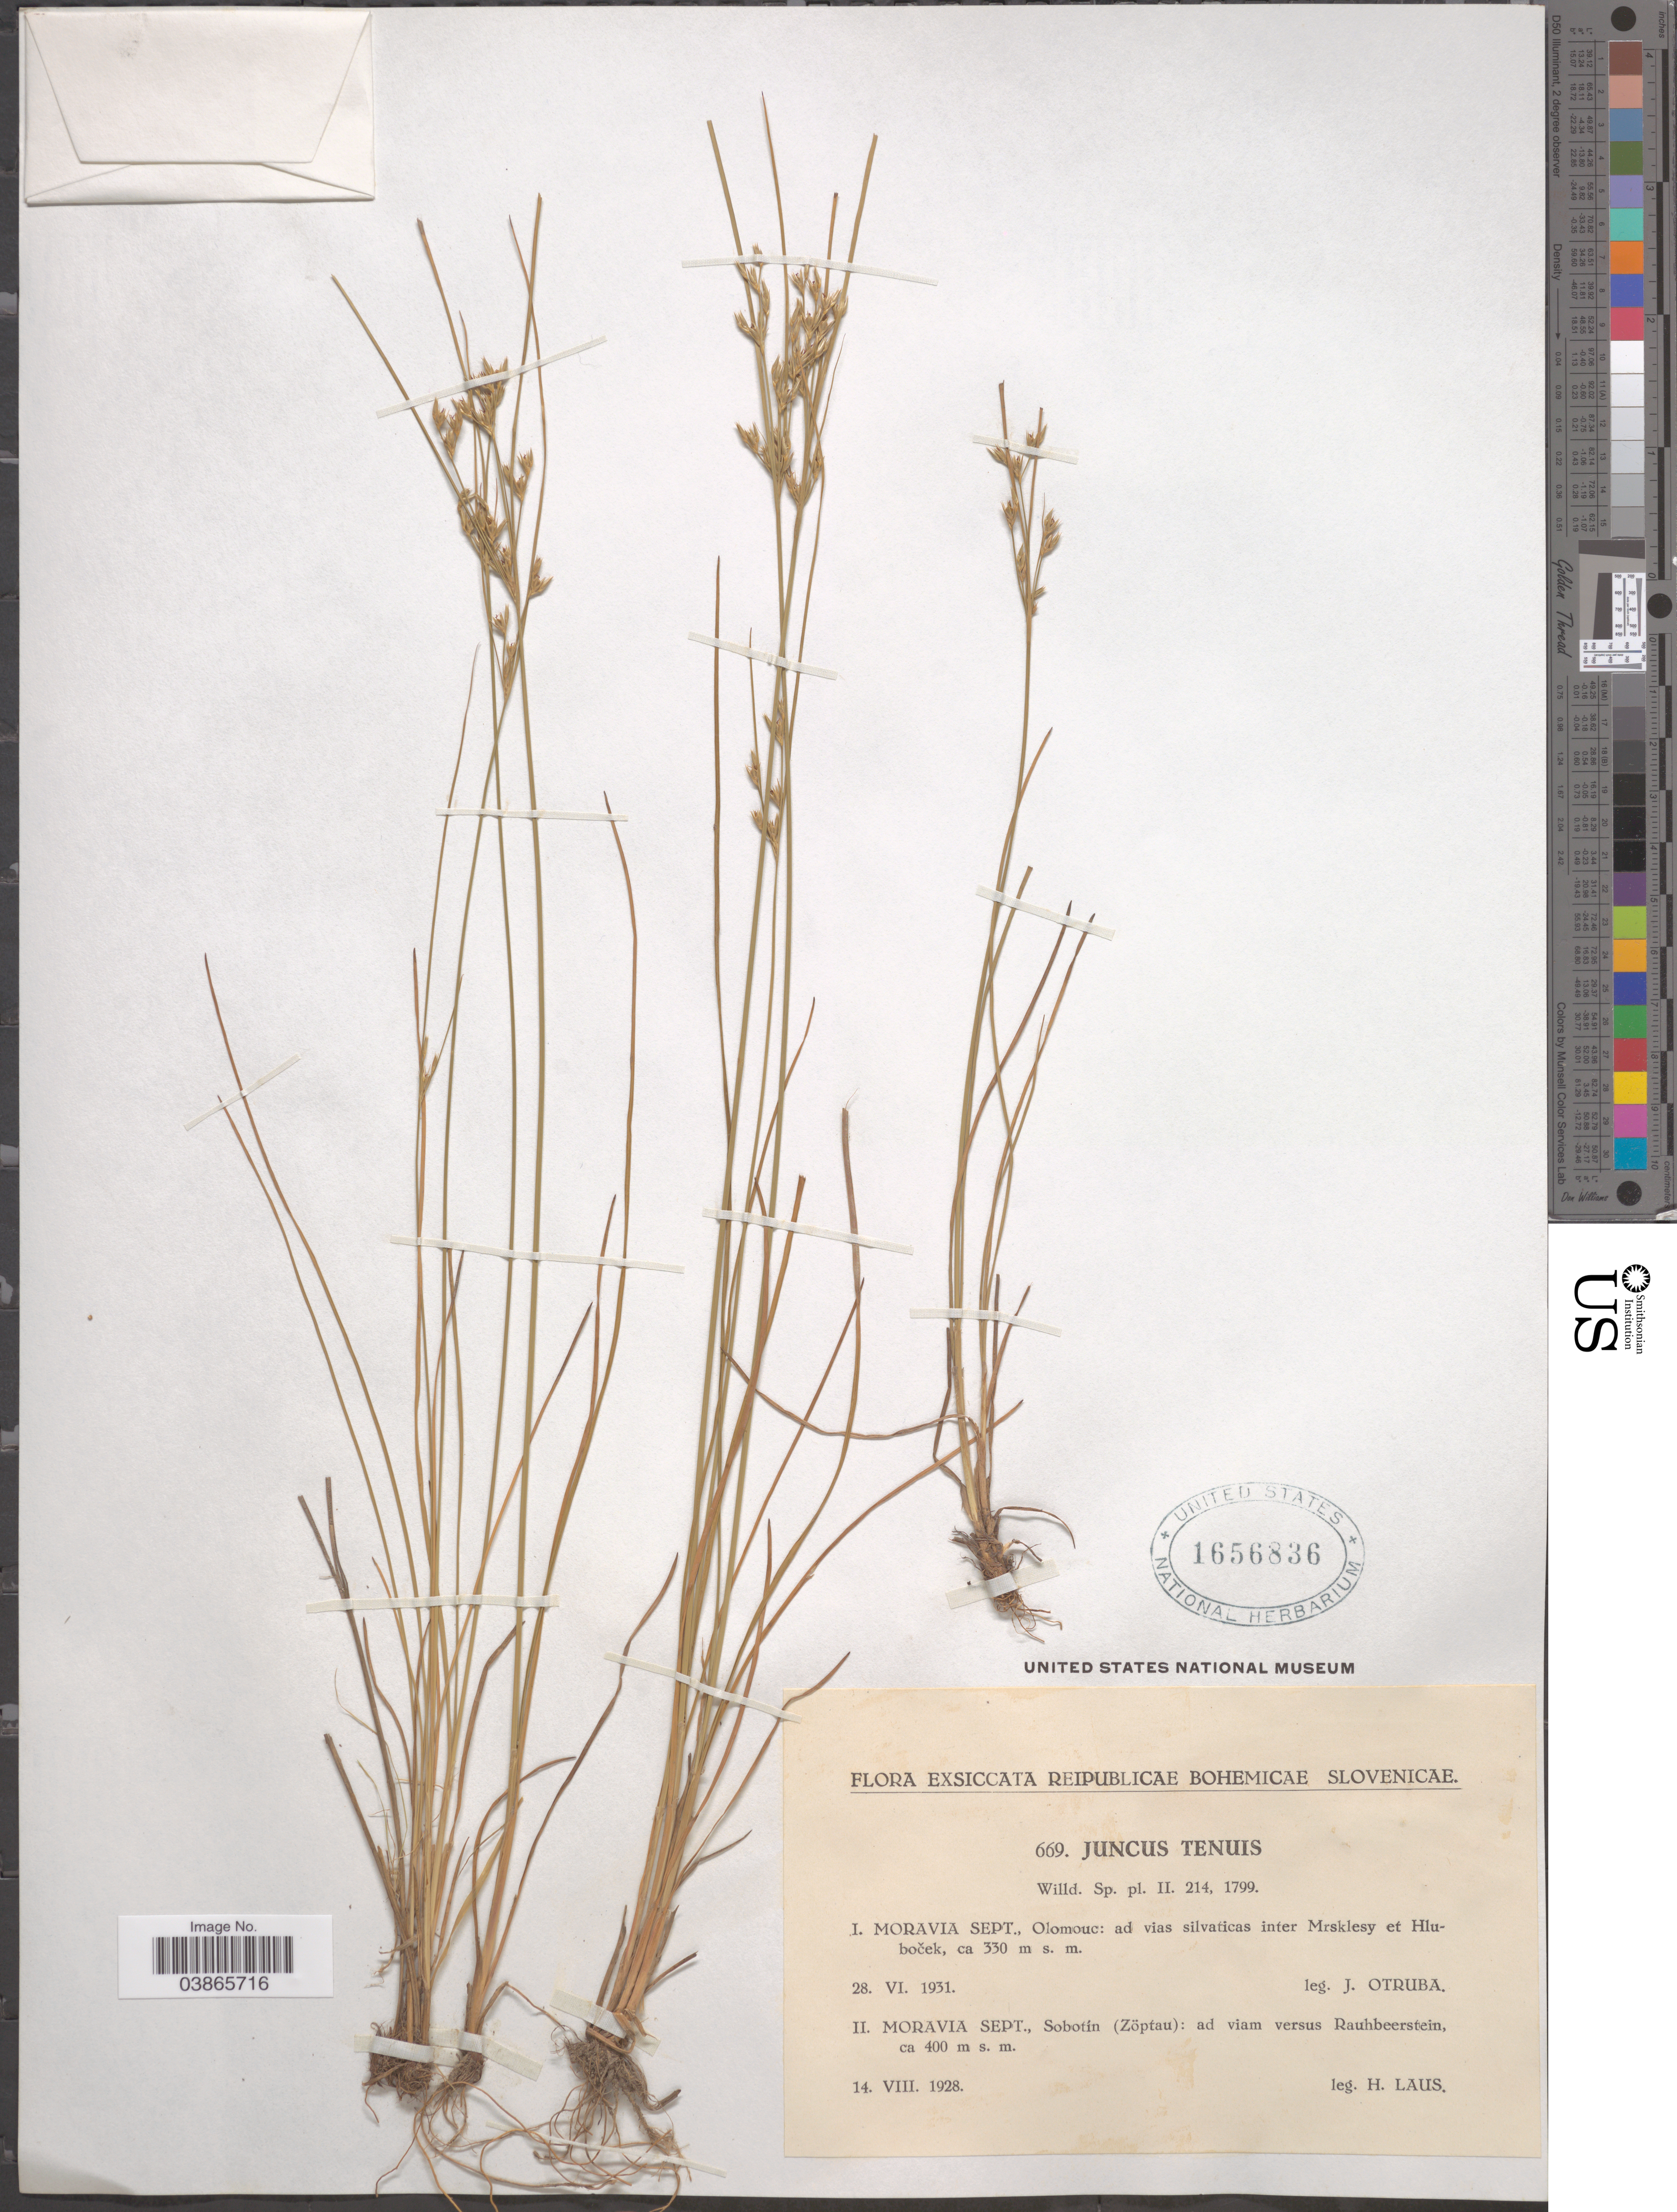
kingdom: Plantae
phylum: Tracheophyta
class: Liliopsida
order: Poales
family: Juncaceae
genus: Juncus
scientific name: Juncus tenuis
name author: Willd.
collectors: J. Otruba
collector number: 669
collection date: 1931-06-28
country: Czechia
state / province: Olomouc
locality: Reipublicae Bohemicae Slovenicae. Moravia Sept. ad vias silvaticas inter Mrsklesy et Hluboček.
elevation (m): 330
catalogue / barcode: US 1656836